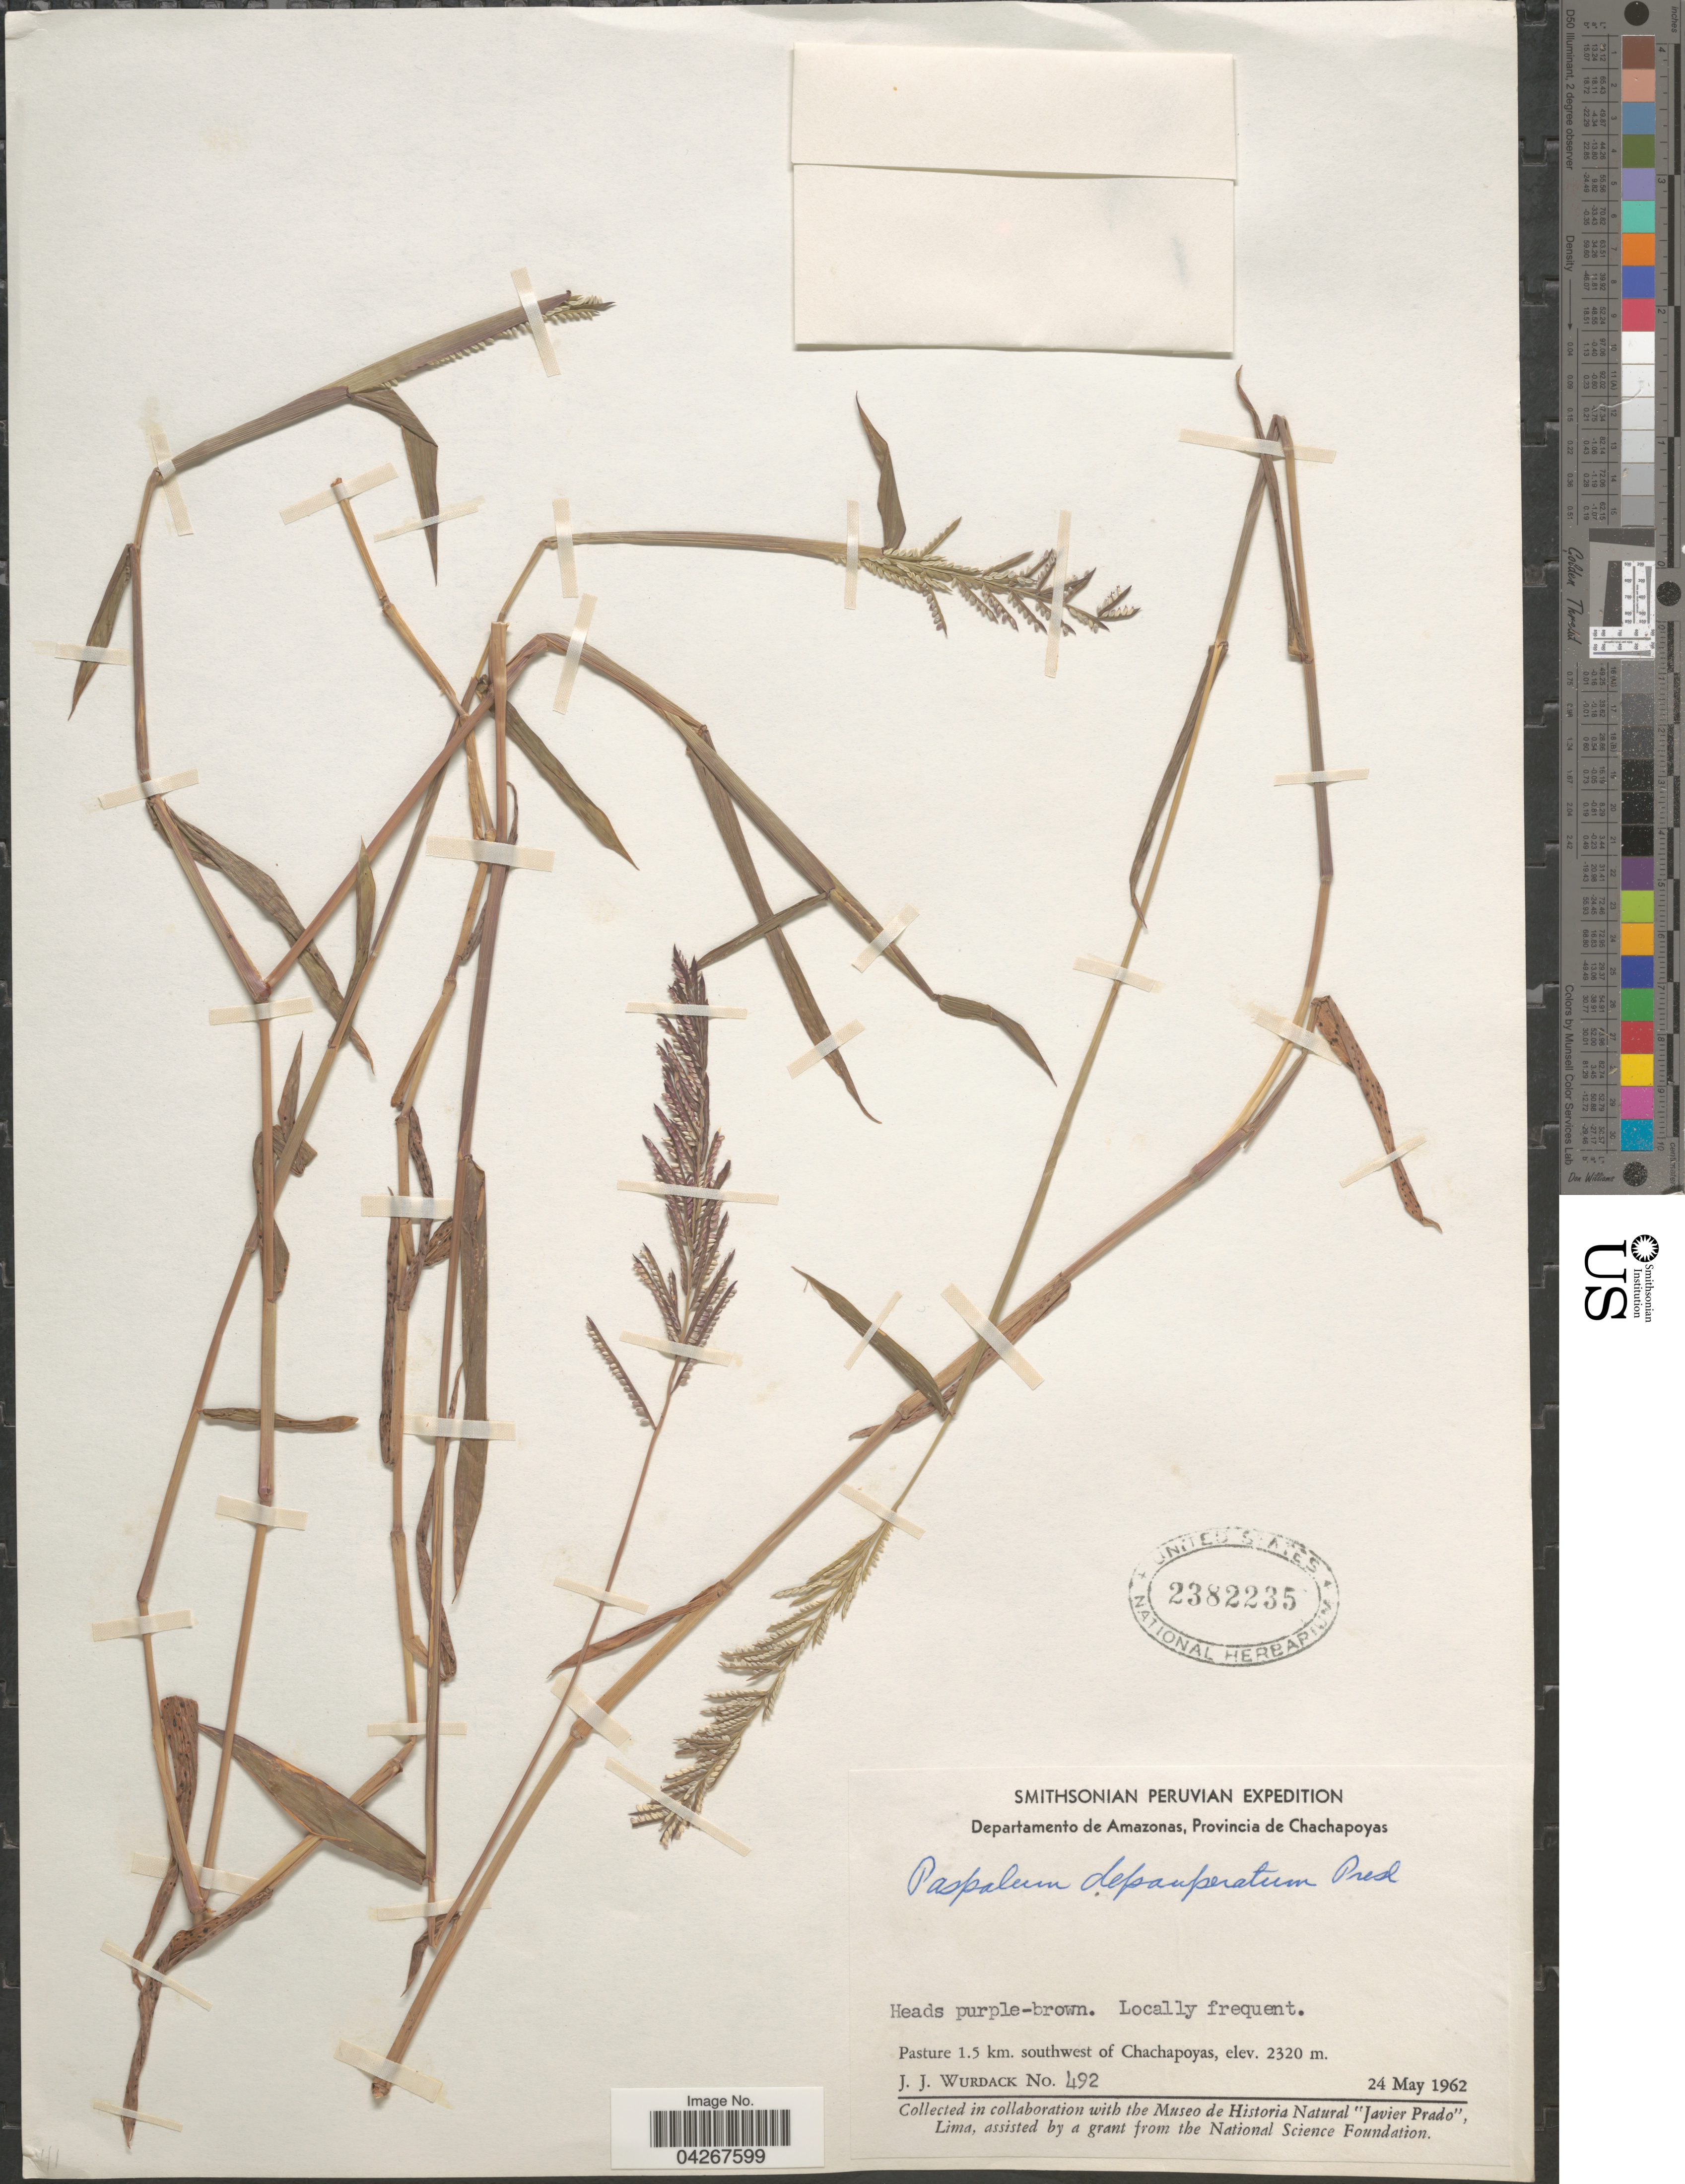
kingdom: Plantae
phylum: Tracheophyta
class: Liliopsida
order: Poales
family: Poaceae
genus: Paspalum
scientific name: Paspalum candidum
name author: (Humb. & Bonpl. ex Fleugge) Kunth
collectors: J. J. Wurdack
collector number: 492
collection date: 1962-05-24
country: Peru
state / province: Amazonas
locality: Smithsonian Peruvian Expedition. Departamento de Amazonas, Provincia de Chachapoyas. Pasture 1.5 km. southwest of Chachapoyas.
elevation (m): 2320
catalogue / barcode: US 2382235